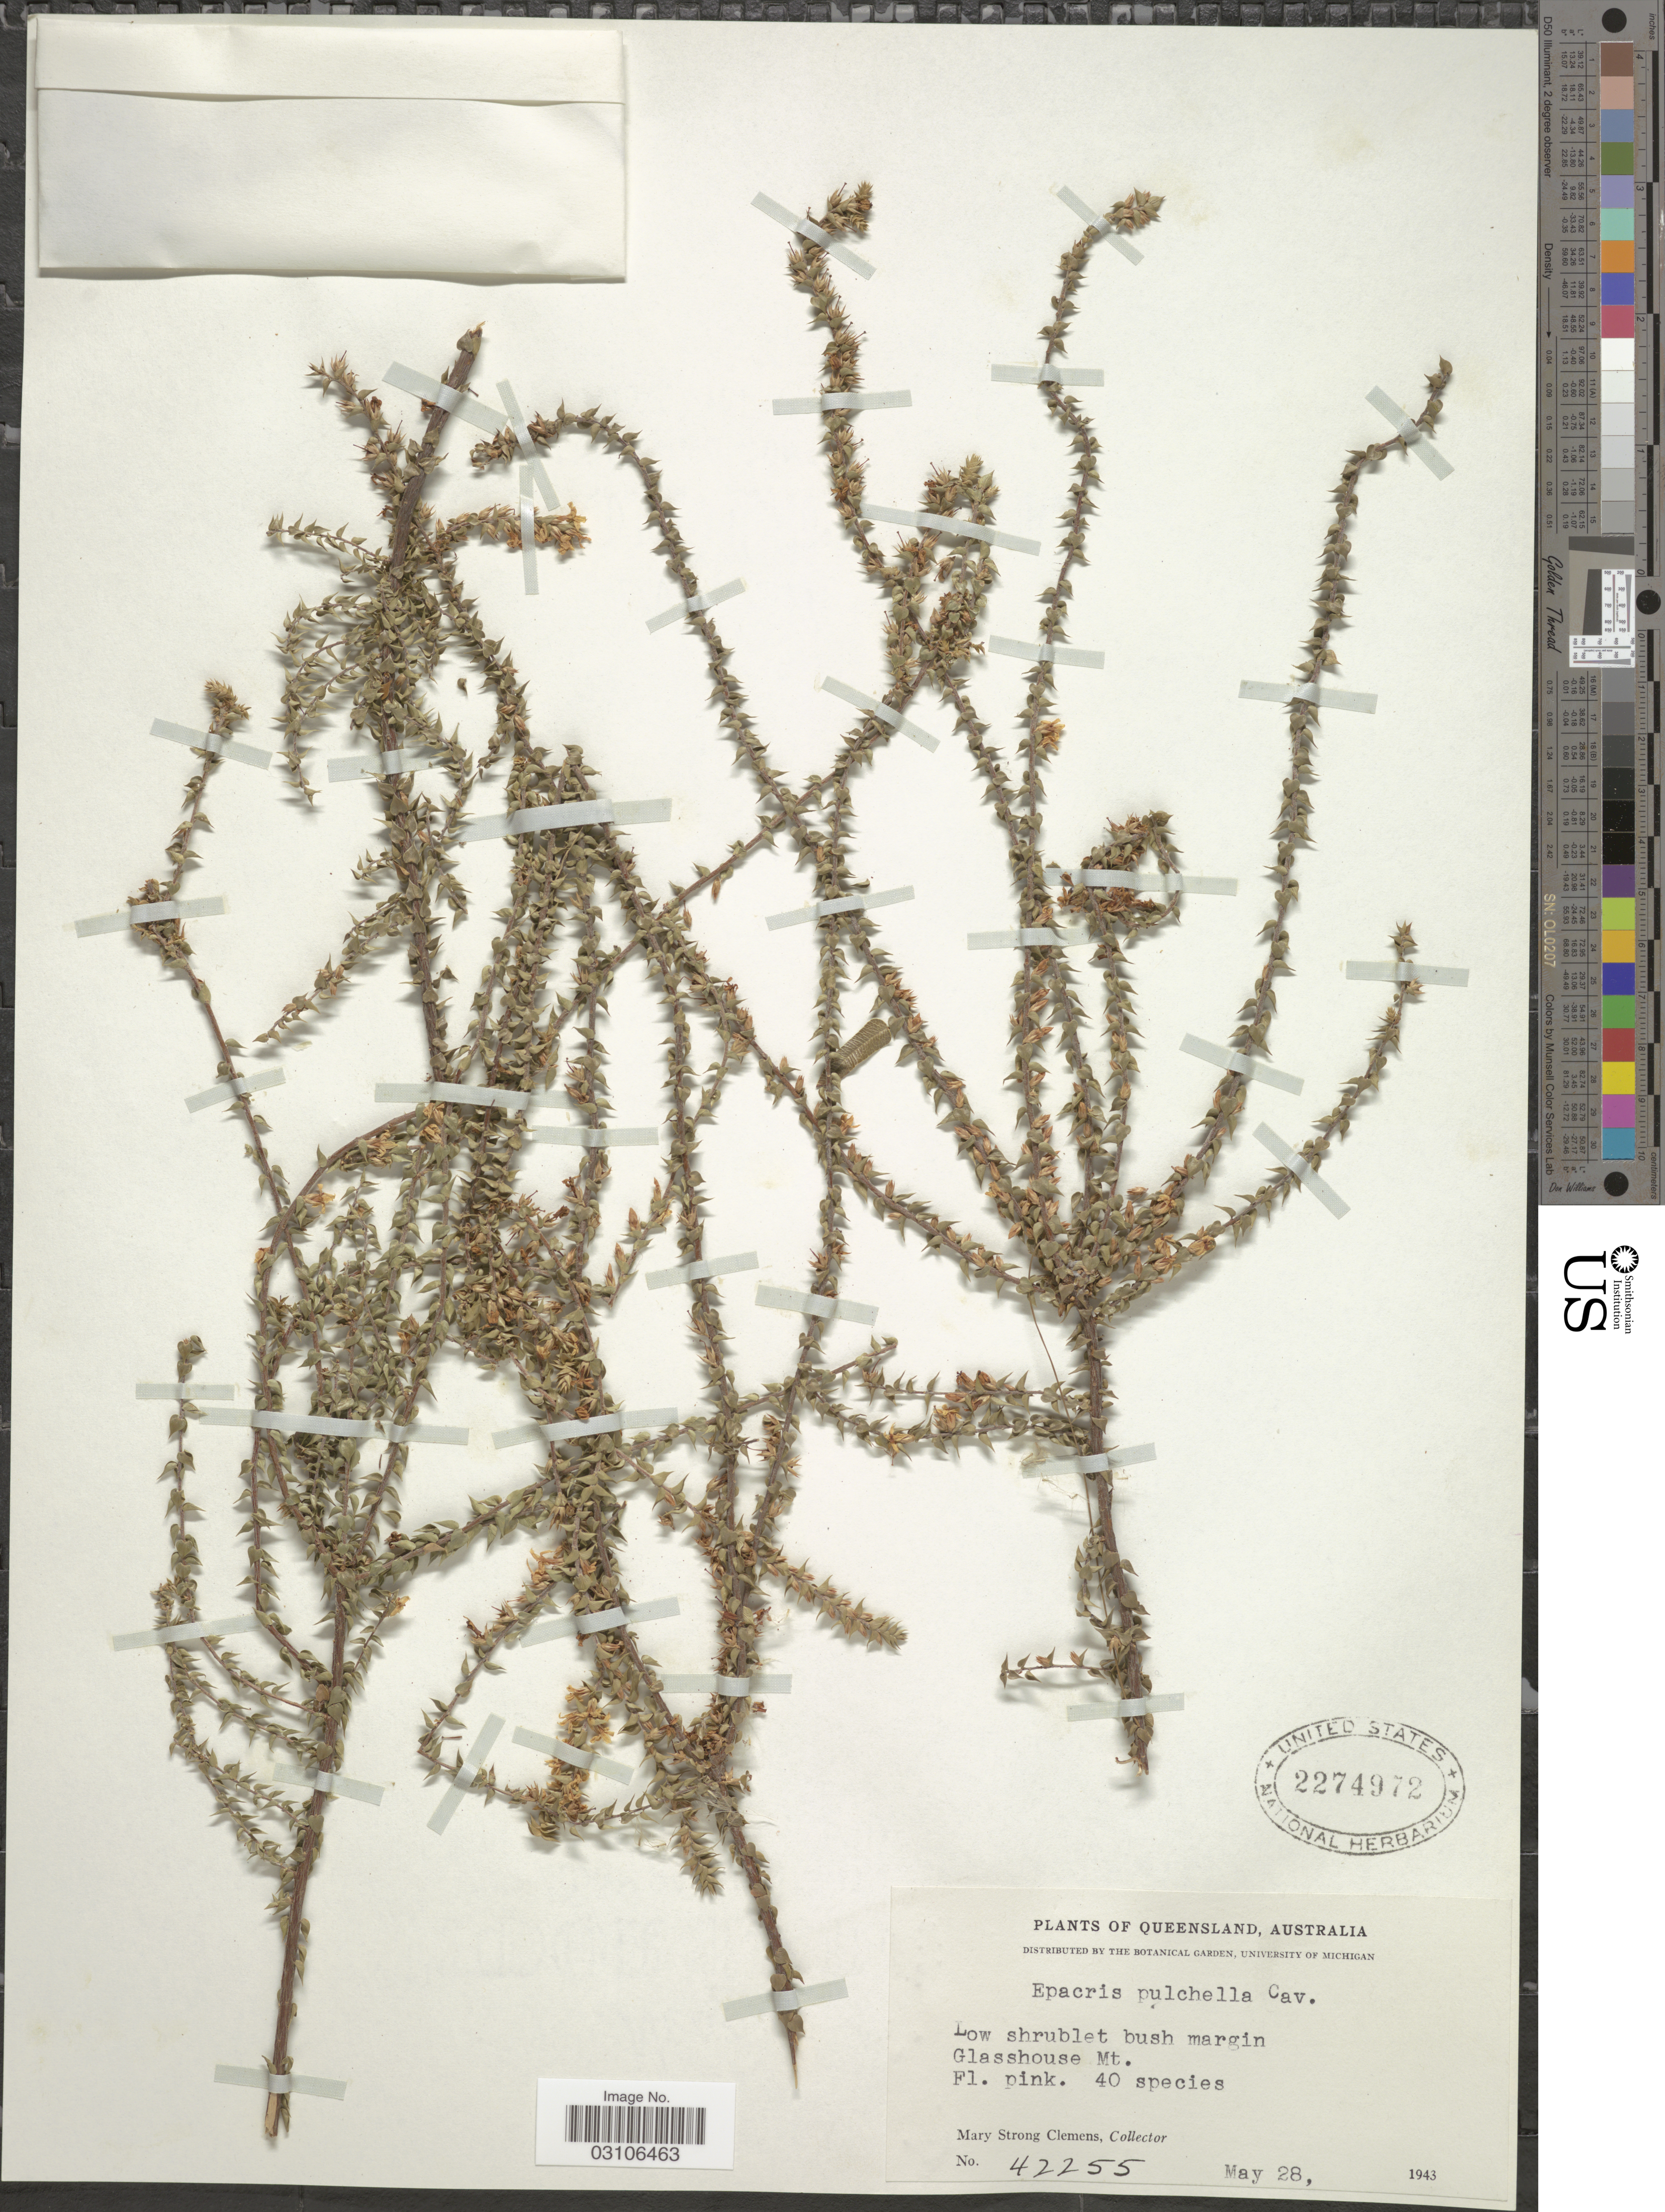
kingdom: Plantae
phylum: Tracheophyta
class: Magnoliopsida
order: Ericales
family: Ericaceae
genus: Epacris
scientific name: Epacris pulchella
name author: Cav.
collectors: M. S. Clemens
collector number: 42255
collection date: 1943-05-28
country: Australia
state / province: Queensland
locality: Low shrublet bush margin Glasshouse Mt.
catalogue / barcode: US 2274972